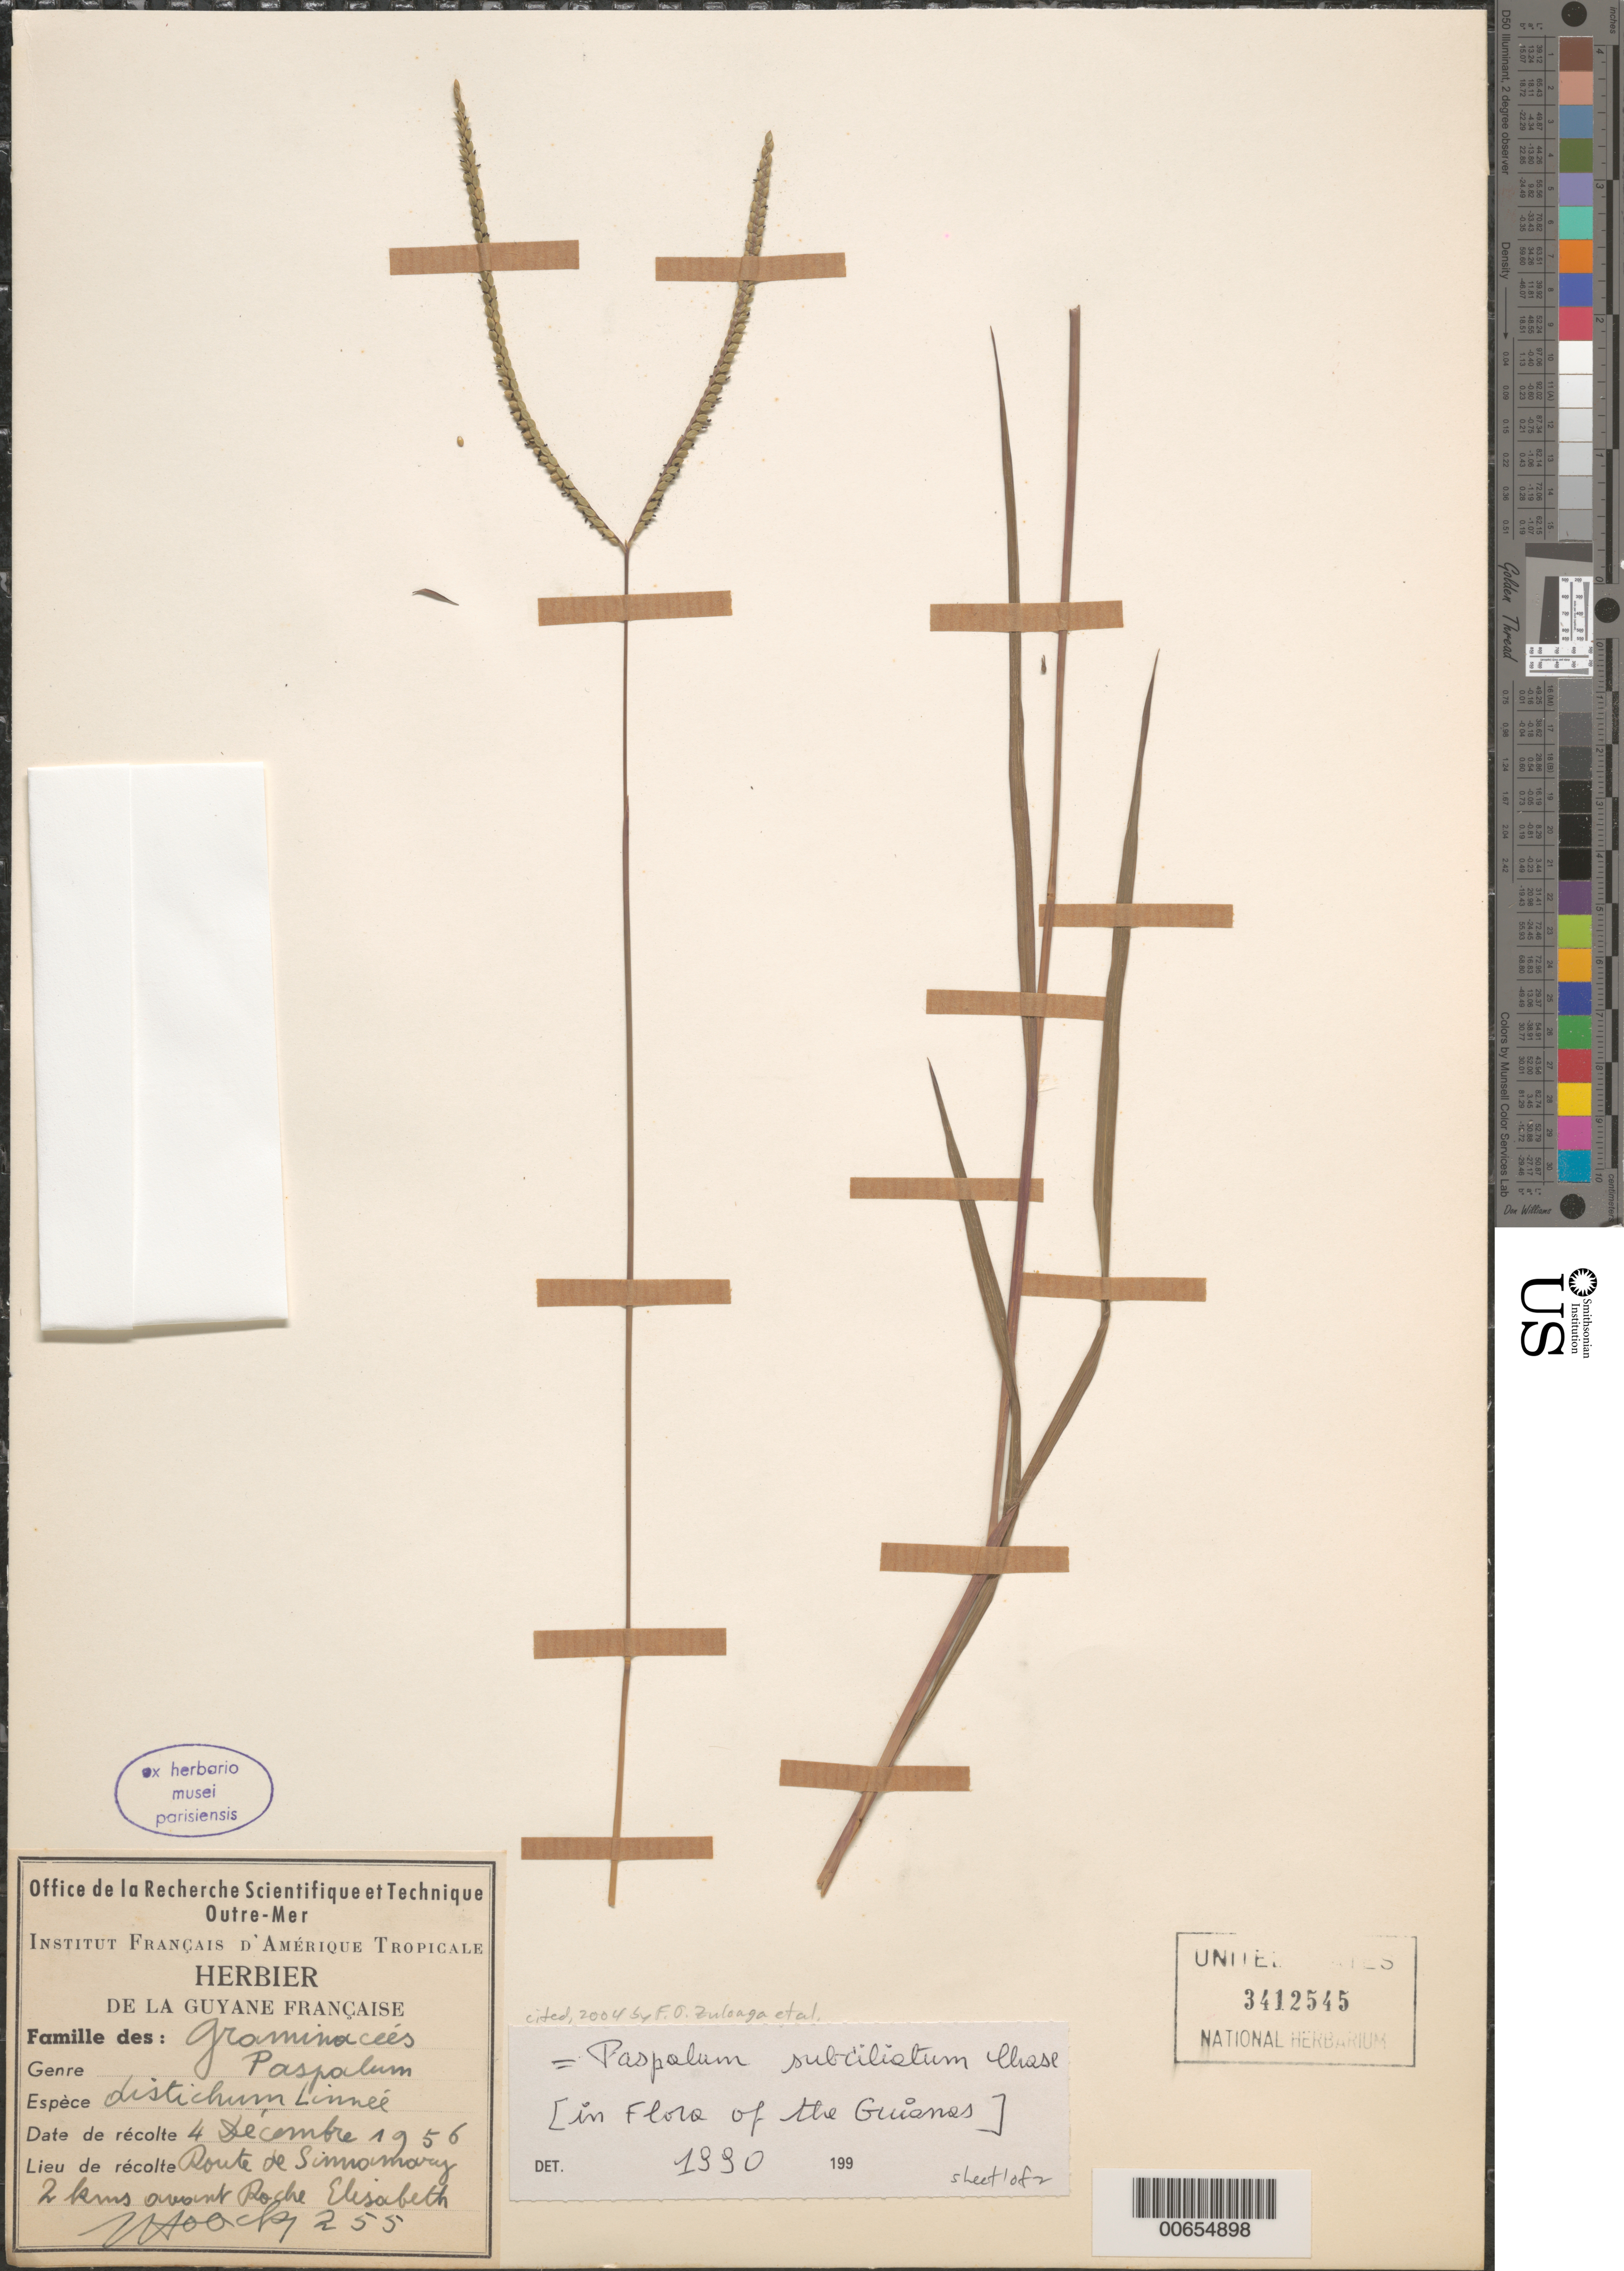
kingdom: Plantae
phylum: Tracheophyta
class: Liliopsida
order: Poales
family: Poaceae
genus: Paspalum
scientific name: Paspalum subciliatum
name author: Chase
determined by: Zuloaga, F. O.; Morrone, O. N.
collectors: J. Hoock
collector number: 255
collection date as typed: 4-Dec-56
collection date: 1956-12-04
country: French Guiana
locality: Route de Sinnamary, Roche Elisabeth, 2 km avant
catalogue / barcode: US 3412545